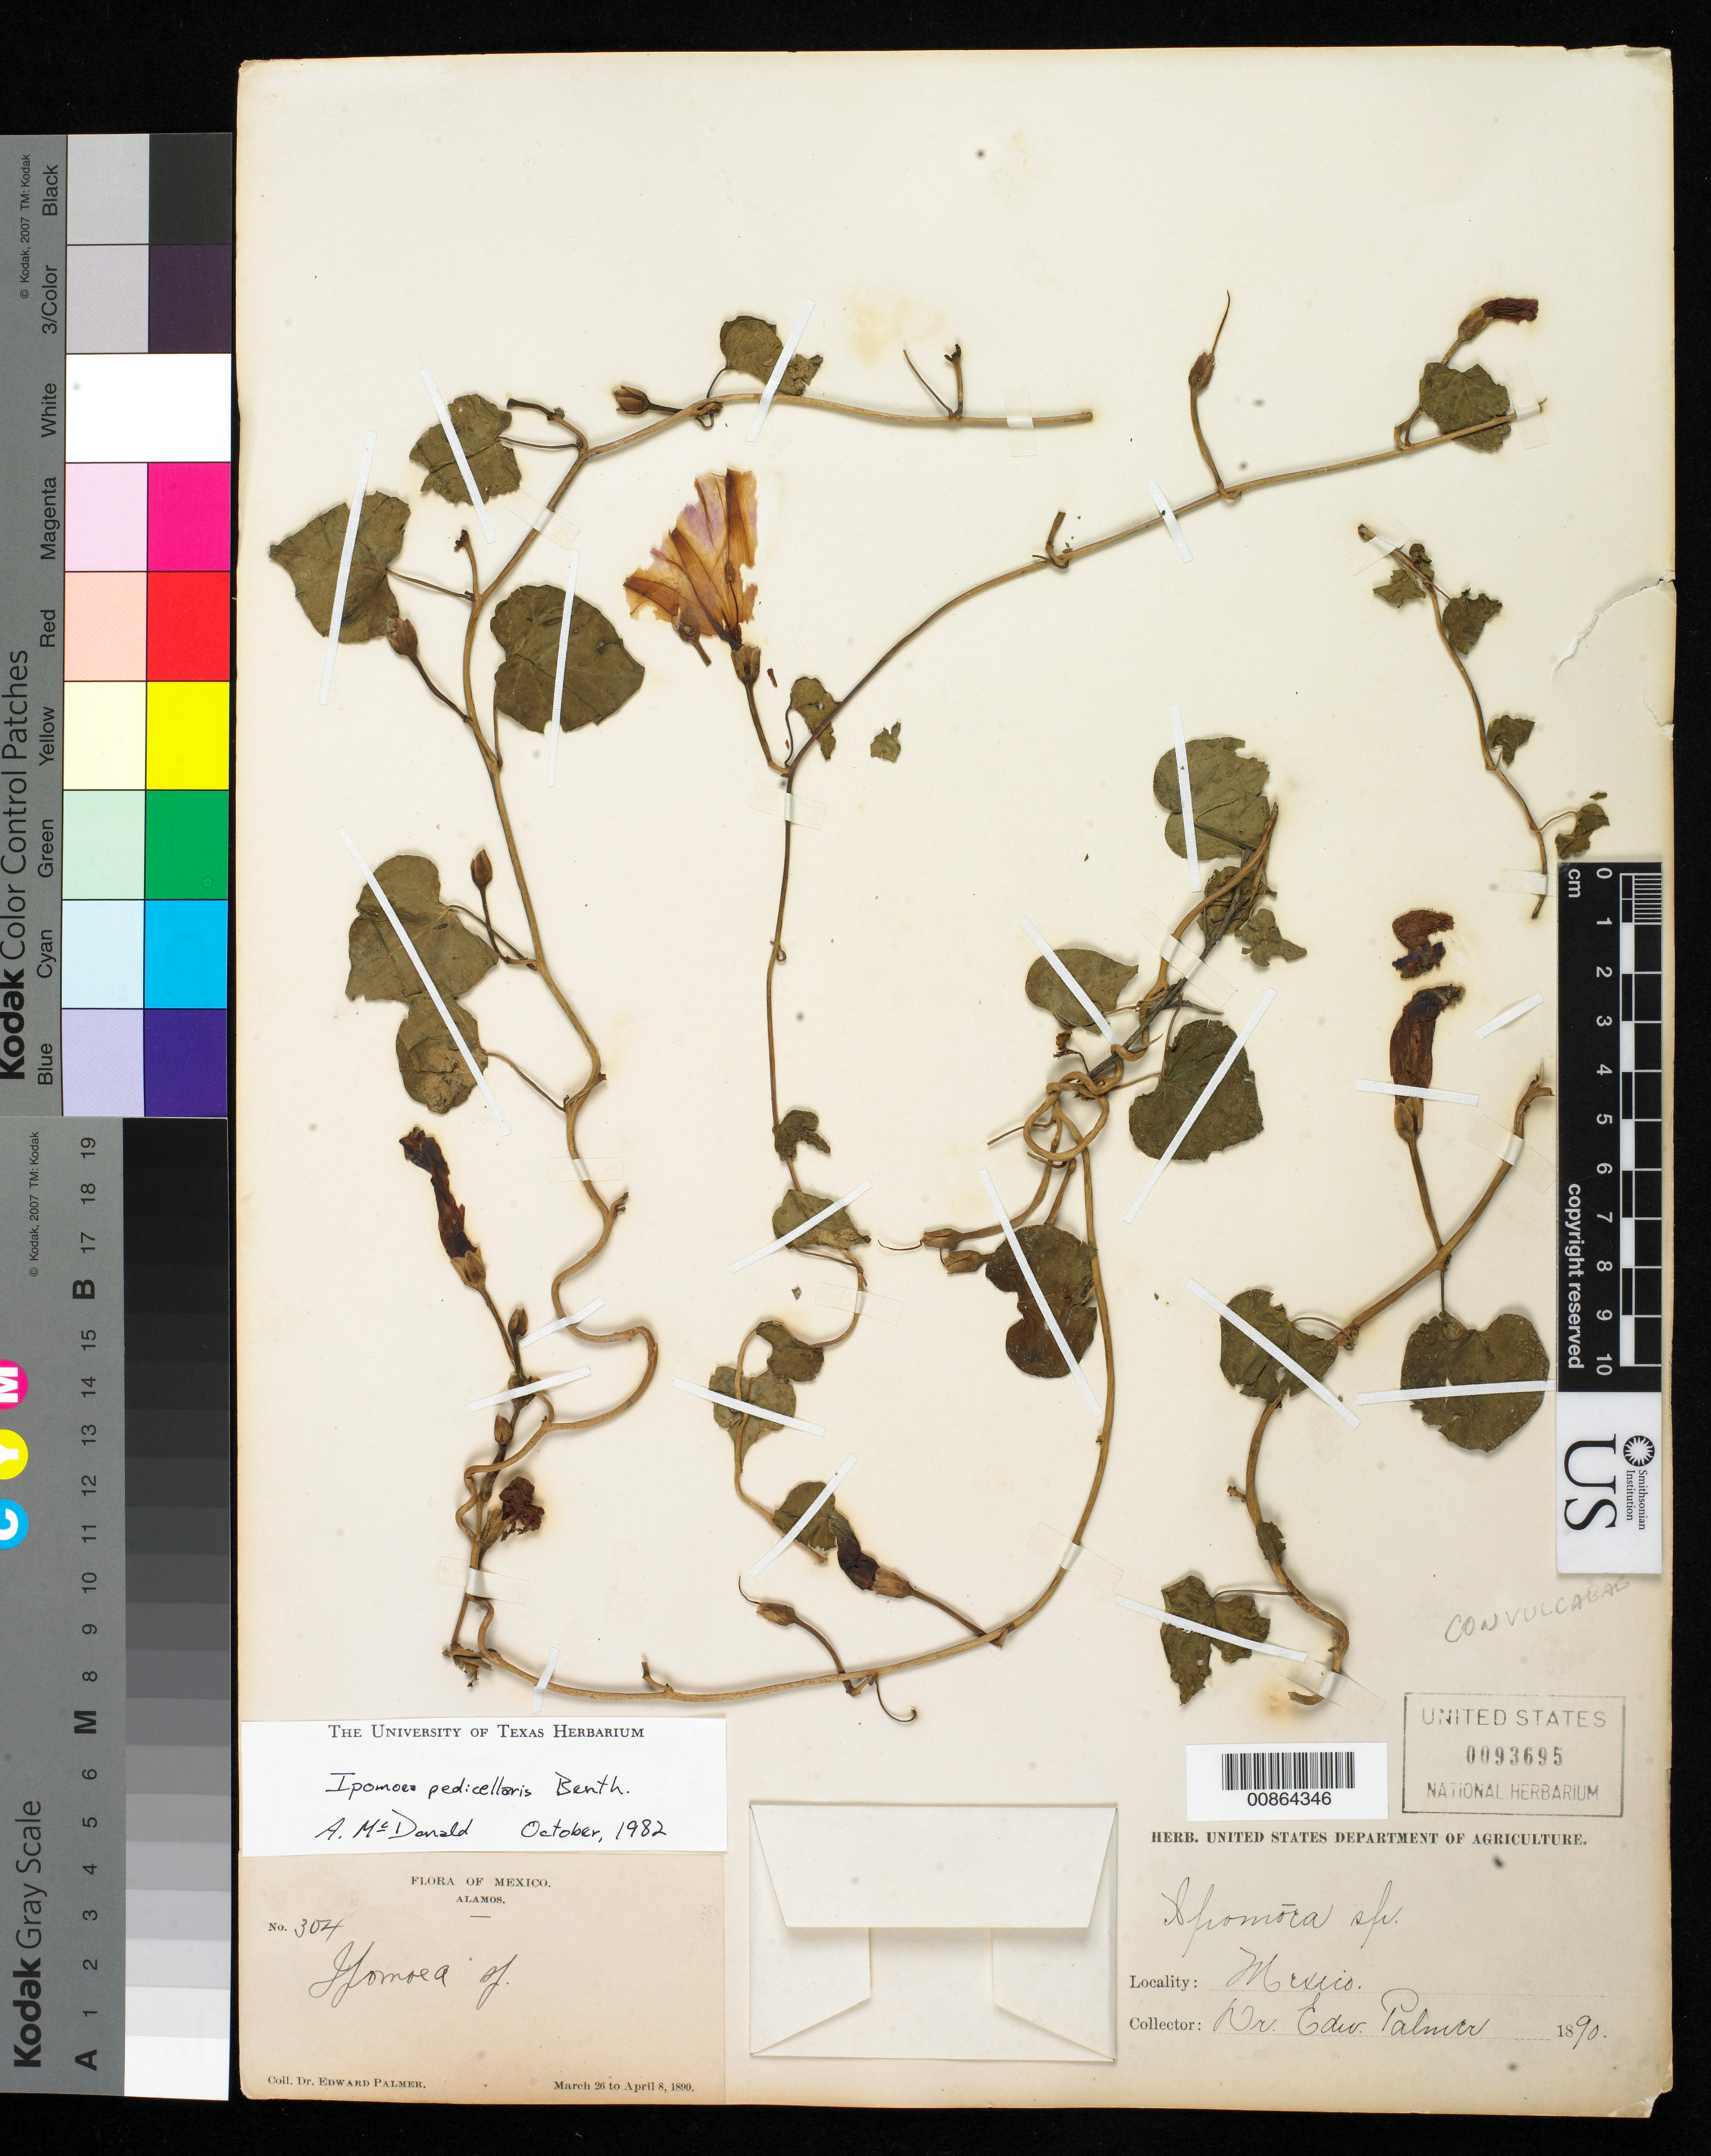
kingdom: Plantae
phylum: Tracheophyta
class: Magnoliopsida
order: Solanales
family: Convolvulaceae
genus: Ipomoea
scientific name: Ipomoea pedicellaris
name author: Benth.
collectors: E. Palmer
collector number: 304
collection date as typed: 26 Mar 1890 to 08 Apr 1890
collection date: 1890-03-26/1890-04-08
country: Mexico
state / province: Sonora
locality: Alamos, Sonora.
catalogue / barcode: US 93695